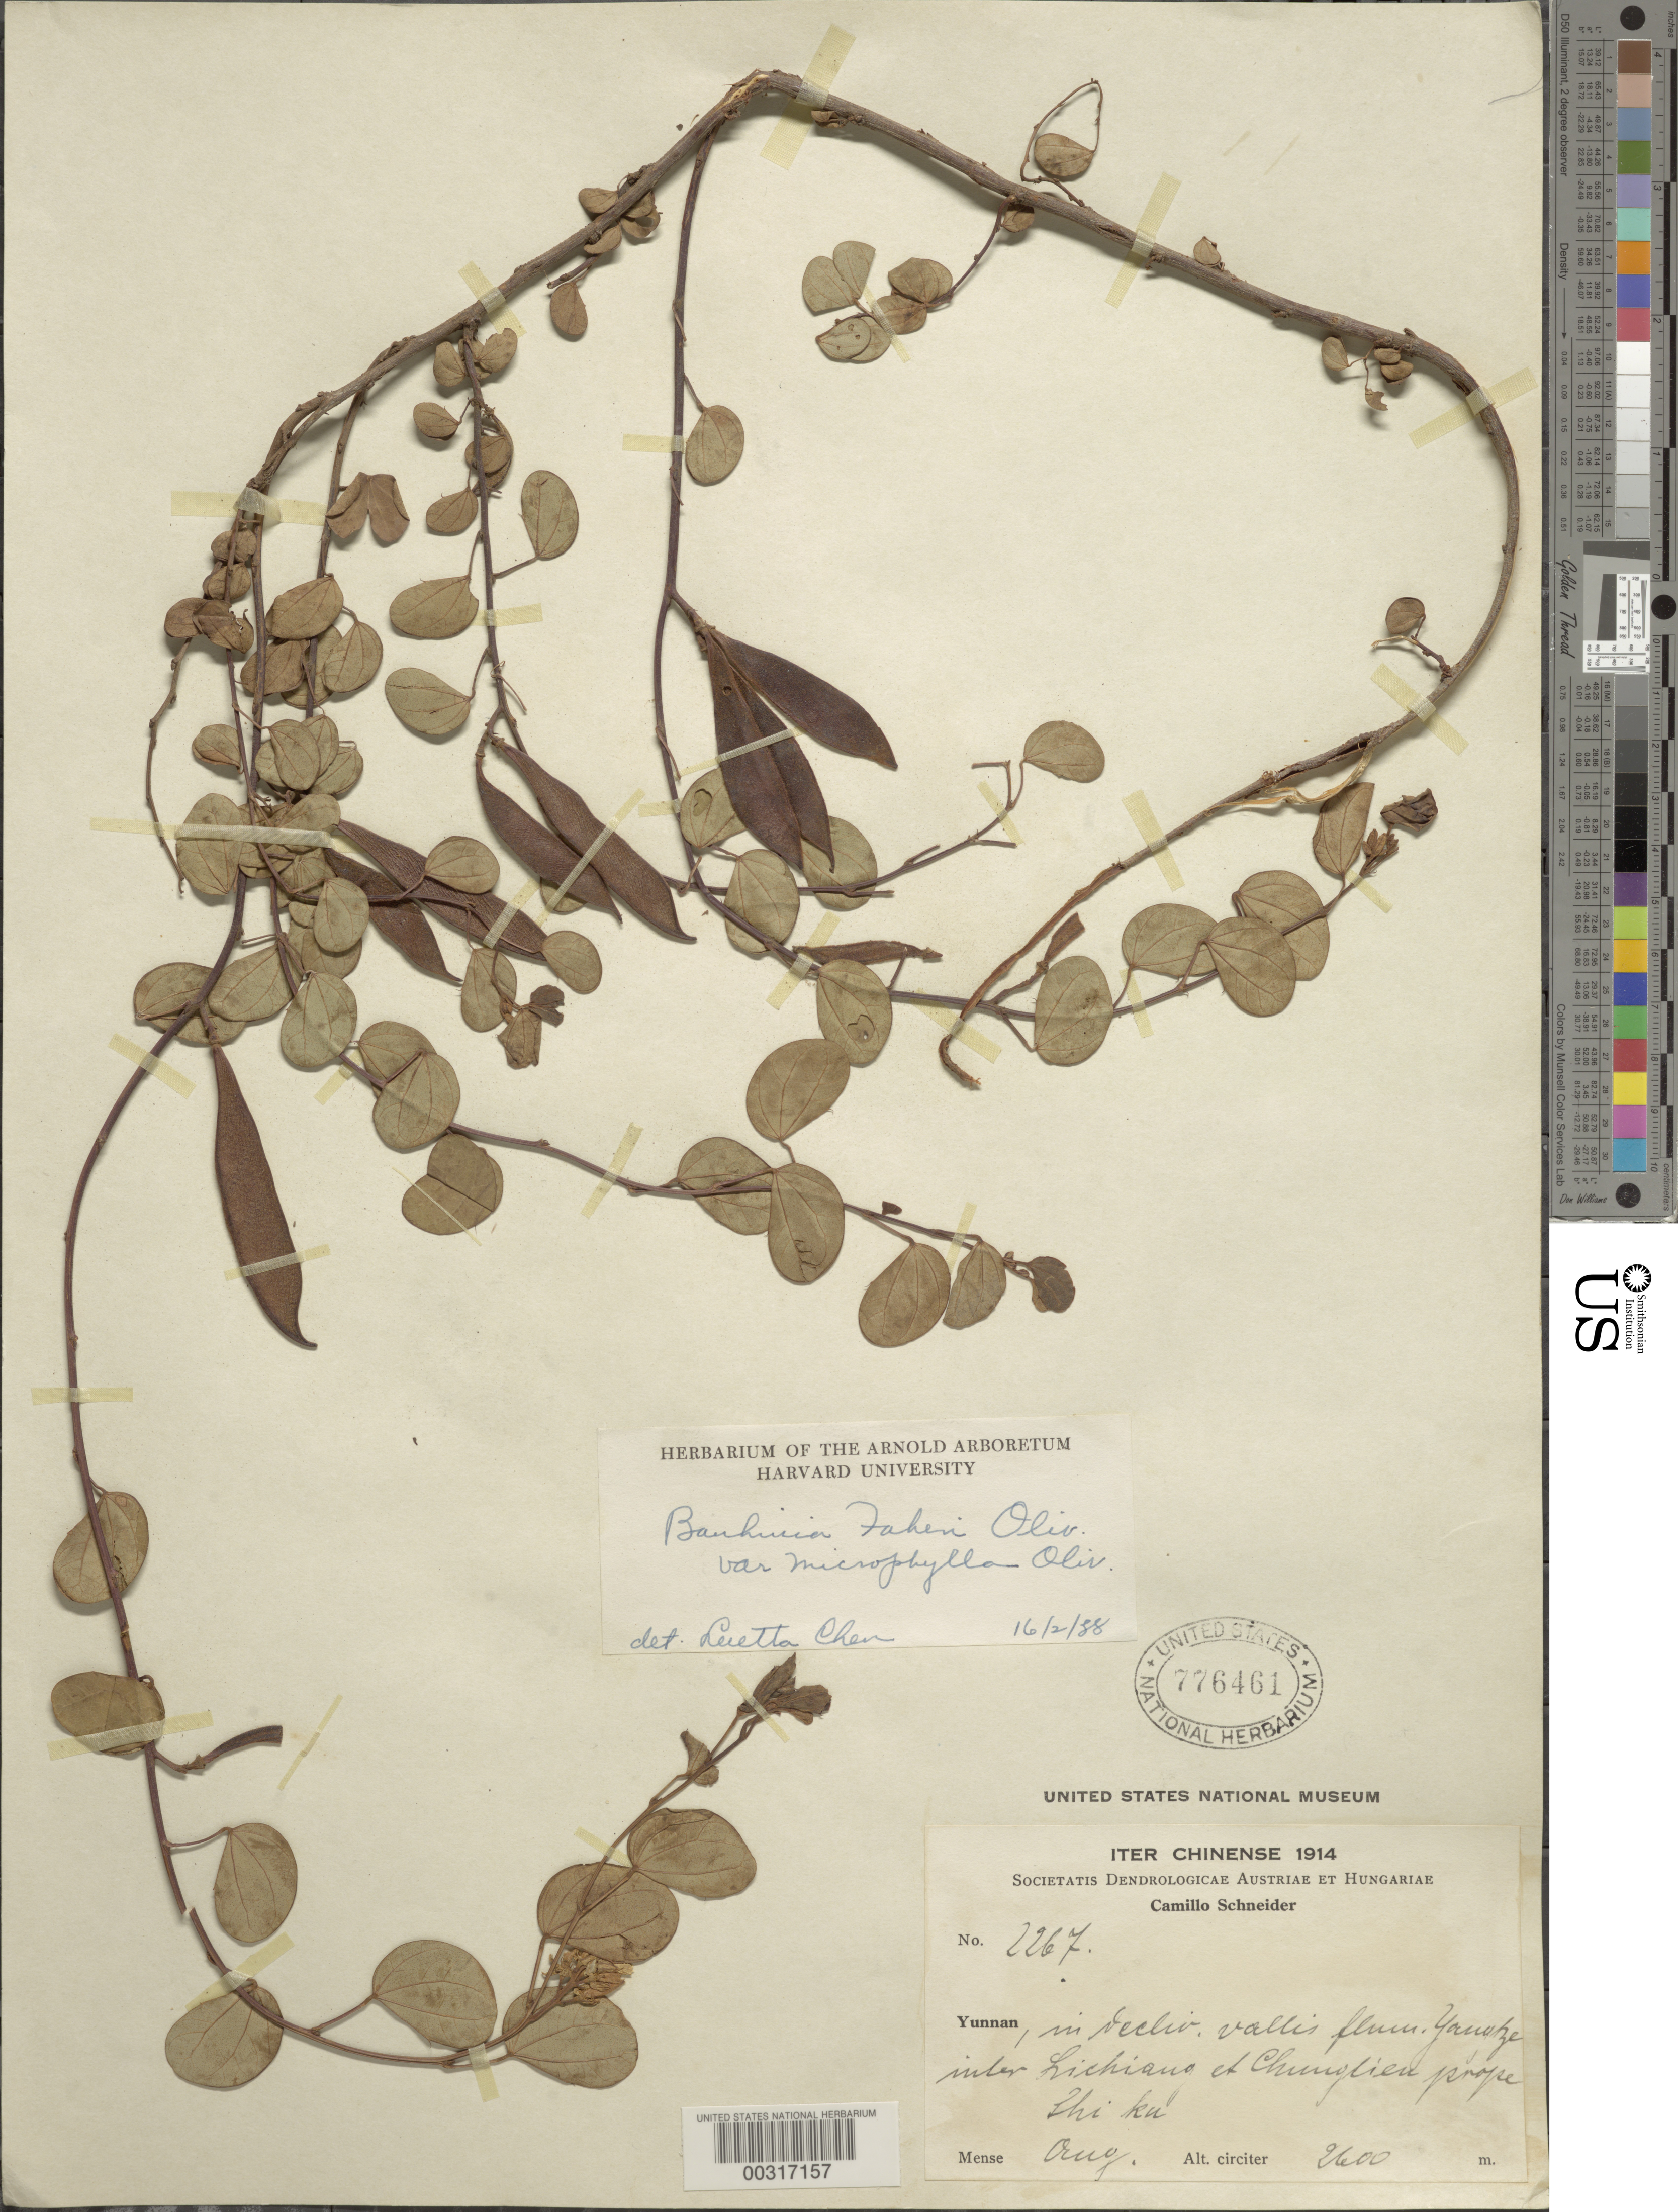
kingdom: Plantae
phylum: Tracheophyta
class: Magnoliopsida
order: Fabales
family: Fabaceae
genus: Bauhinia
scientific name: Bauhinia brachycarpa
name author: Wall. ex Benth.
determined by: U.S. National Herbarium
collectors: C. K. Schneider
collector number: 2267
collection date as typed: Aug 1914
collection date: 1914-08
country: China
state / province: Yunnan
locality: Yangtze river between likiang and chunglieu near shi ku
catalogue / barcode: US 776461